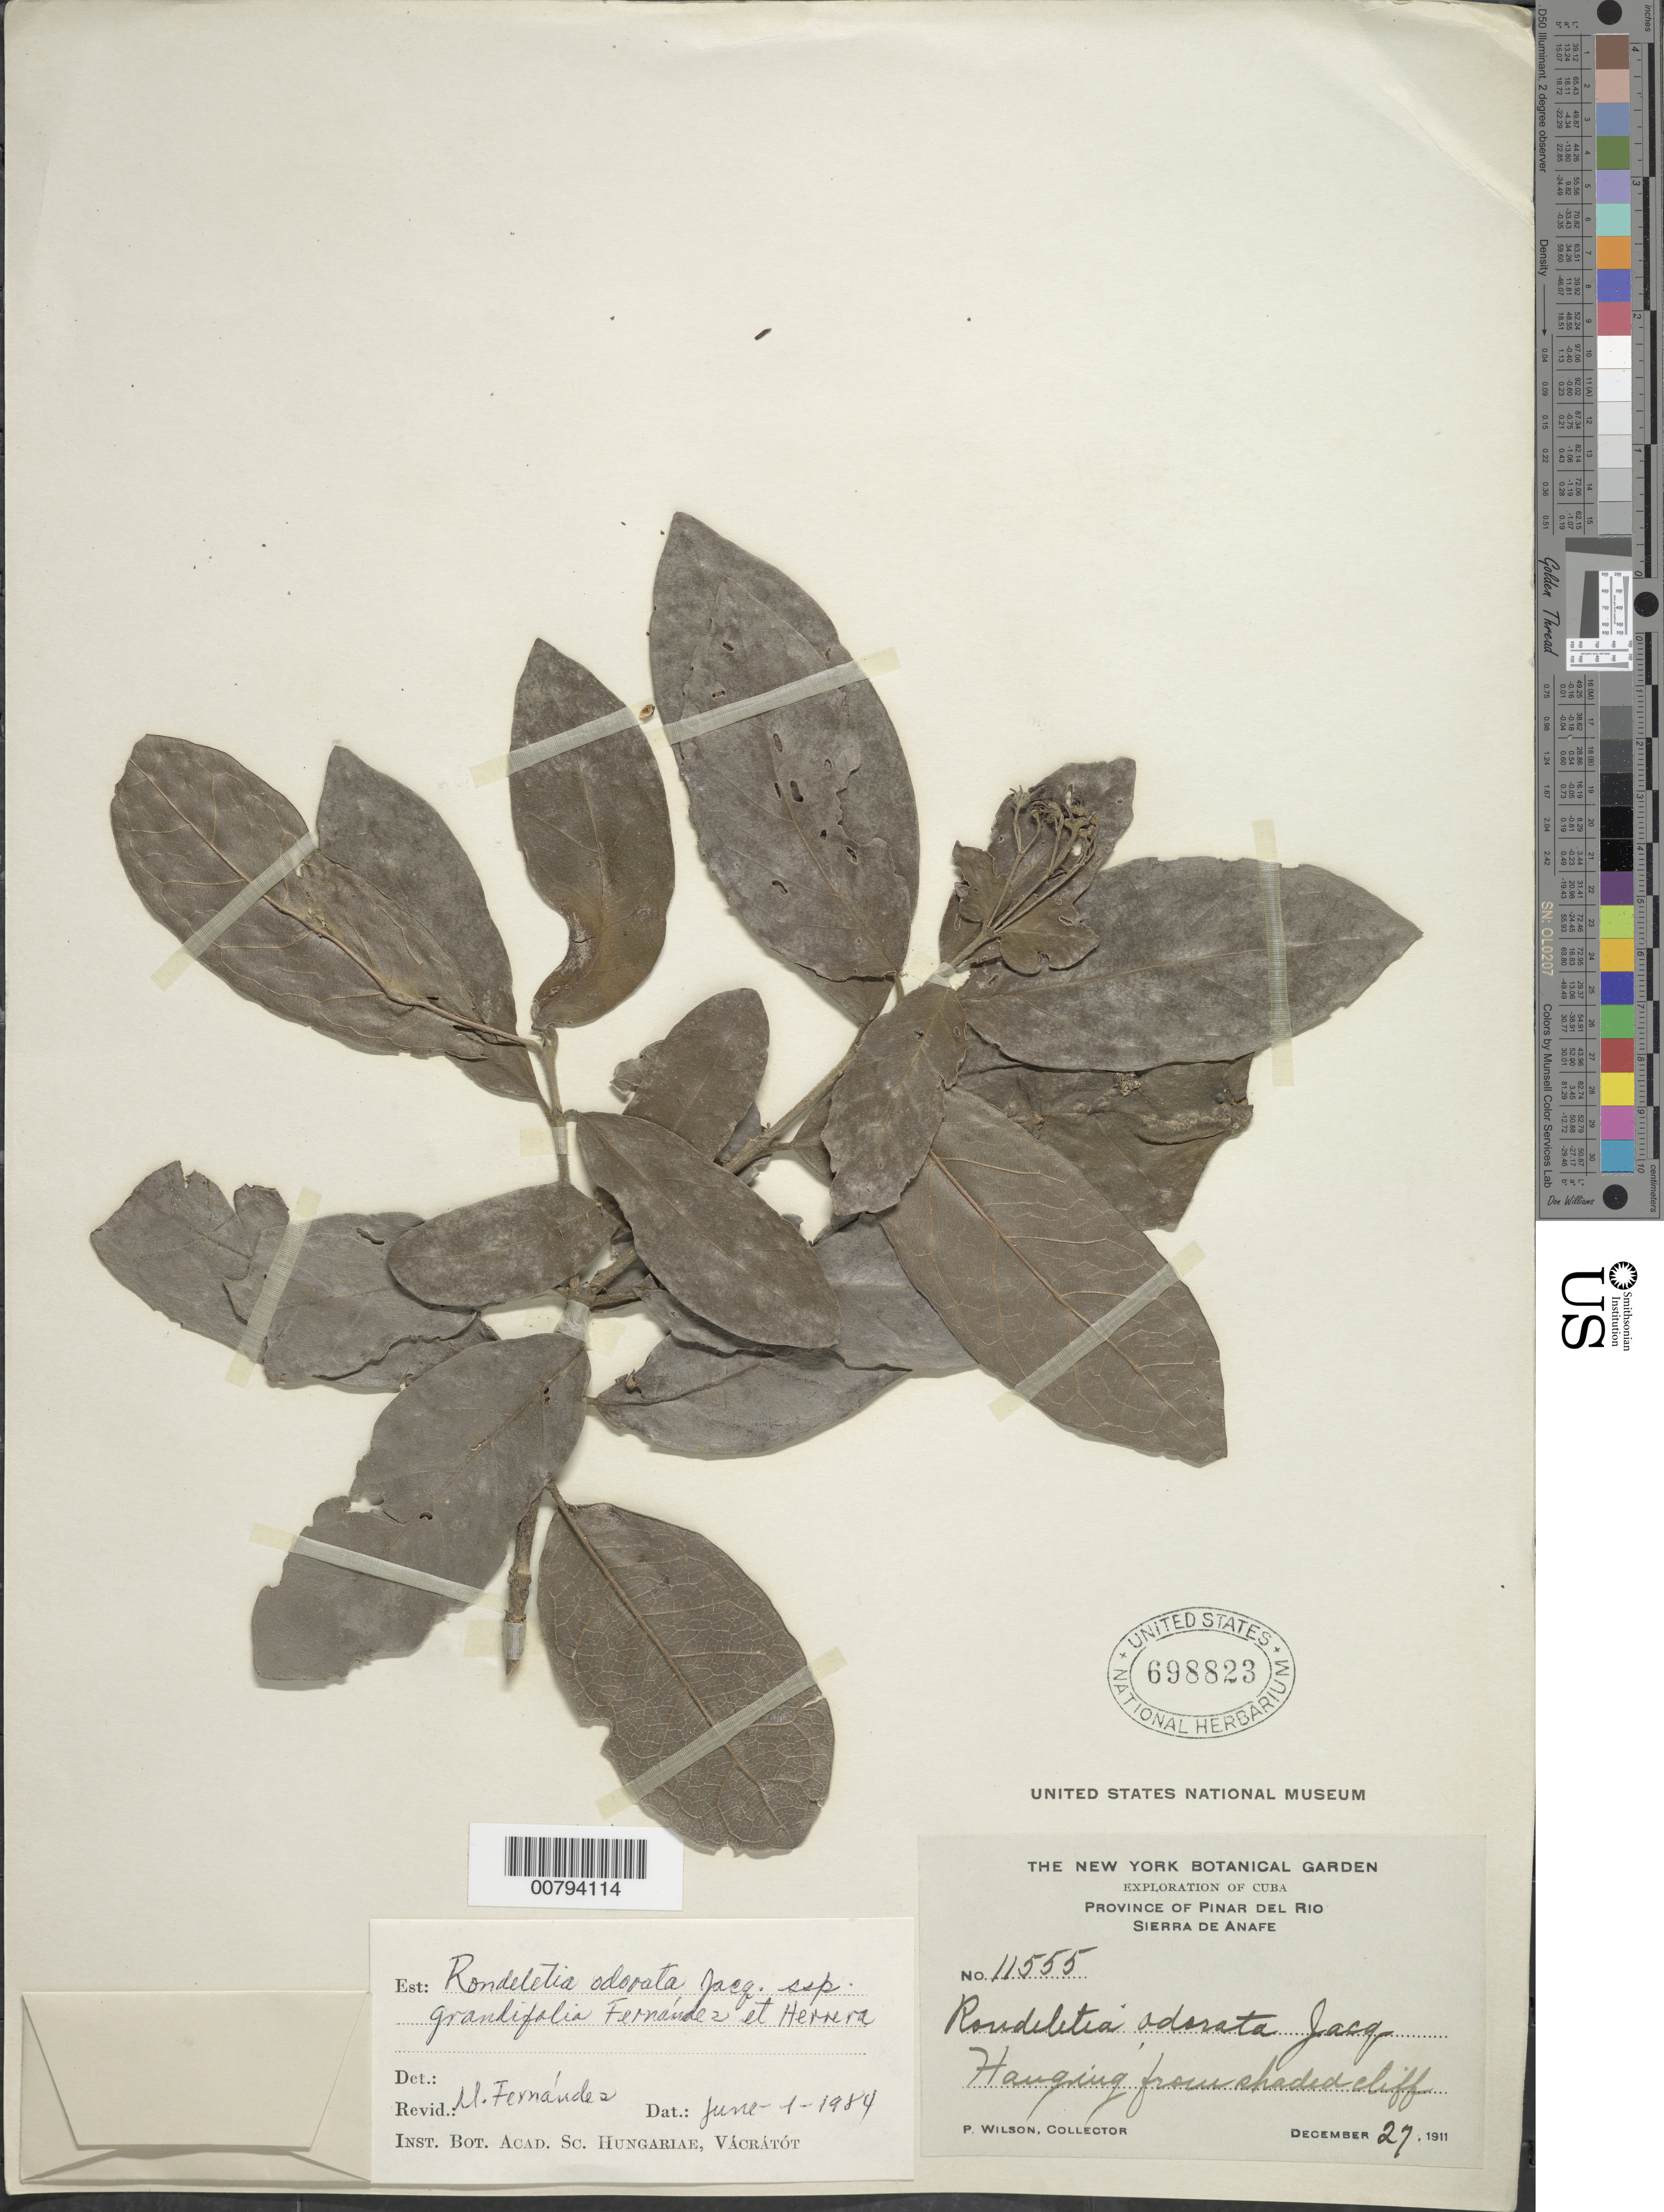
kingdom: Plantae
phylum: Tracheophyta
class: Magnoliopsida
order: Gentianales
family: Rubiaceae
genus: Rondeletia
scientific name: Rondeletia odorata subsp. grandifolia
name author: Fernández & P. Herrera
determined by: Fernandez, M.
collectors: P. Wilson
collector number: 11555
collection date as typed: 25 Dec 1911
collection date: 1911-12-25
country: Cuba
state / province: Pinar del Río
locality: Sierra de Anafe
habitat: Hanging from shaded cliff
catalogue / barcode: US 698823